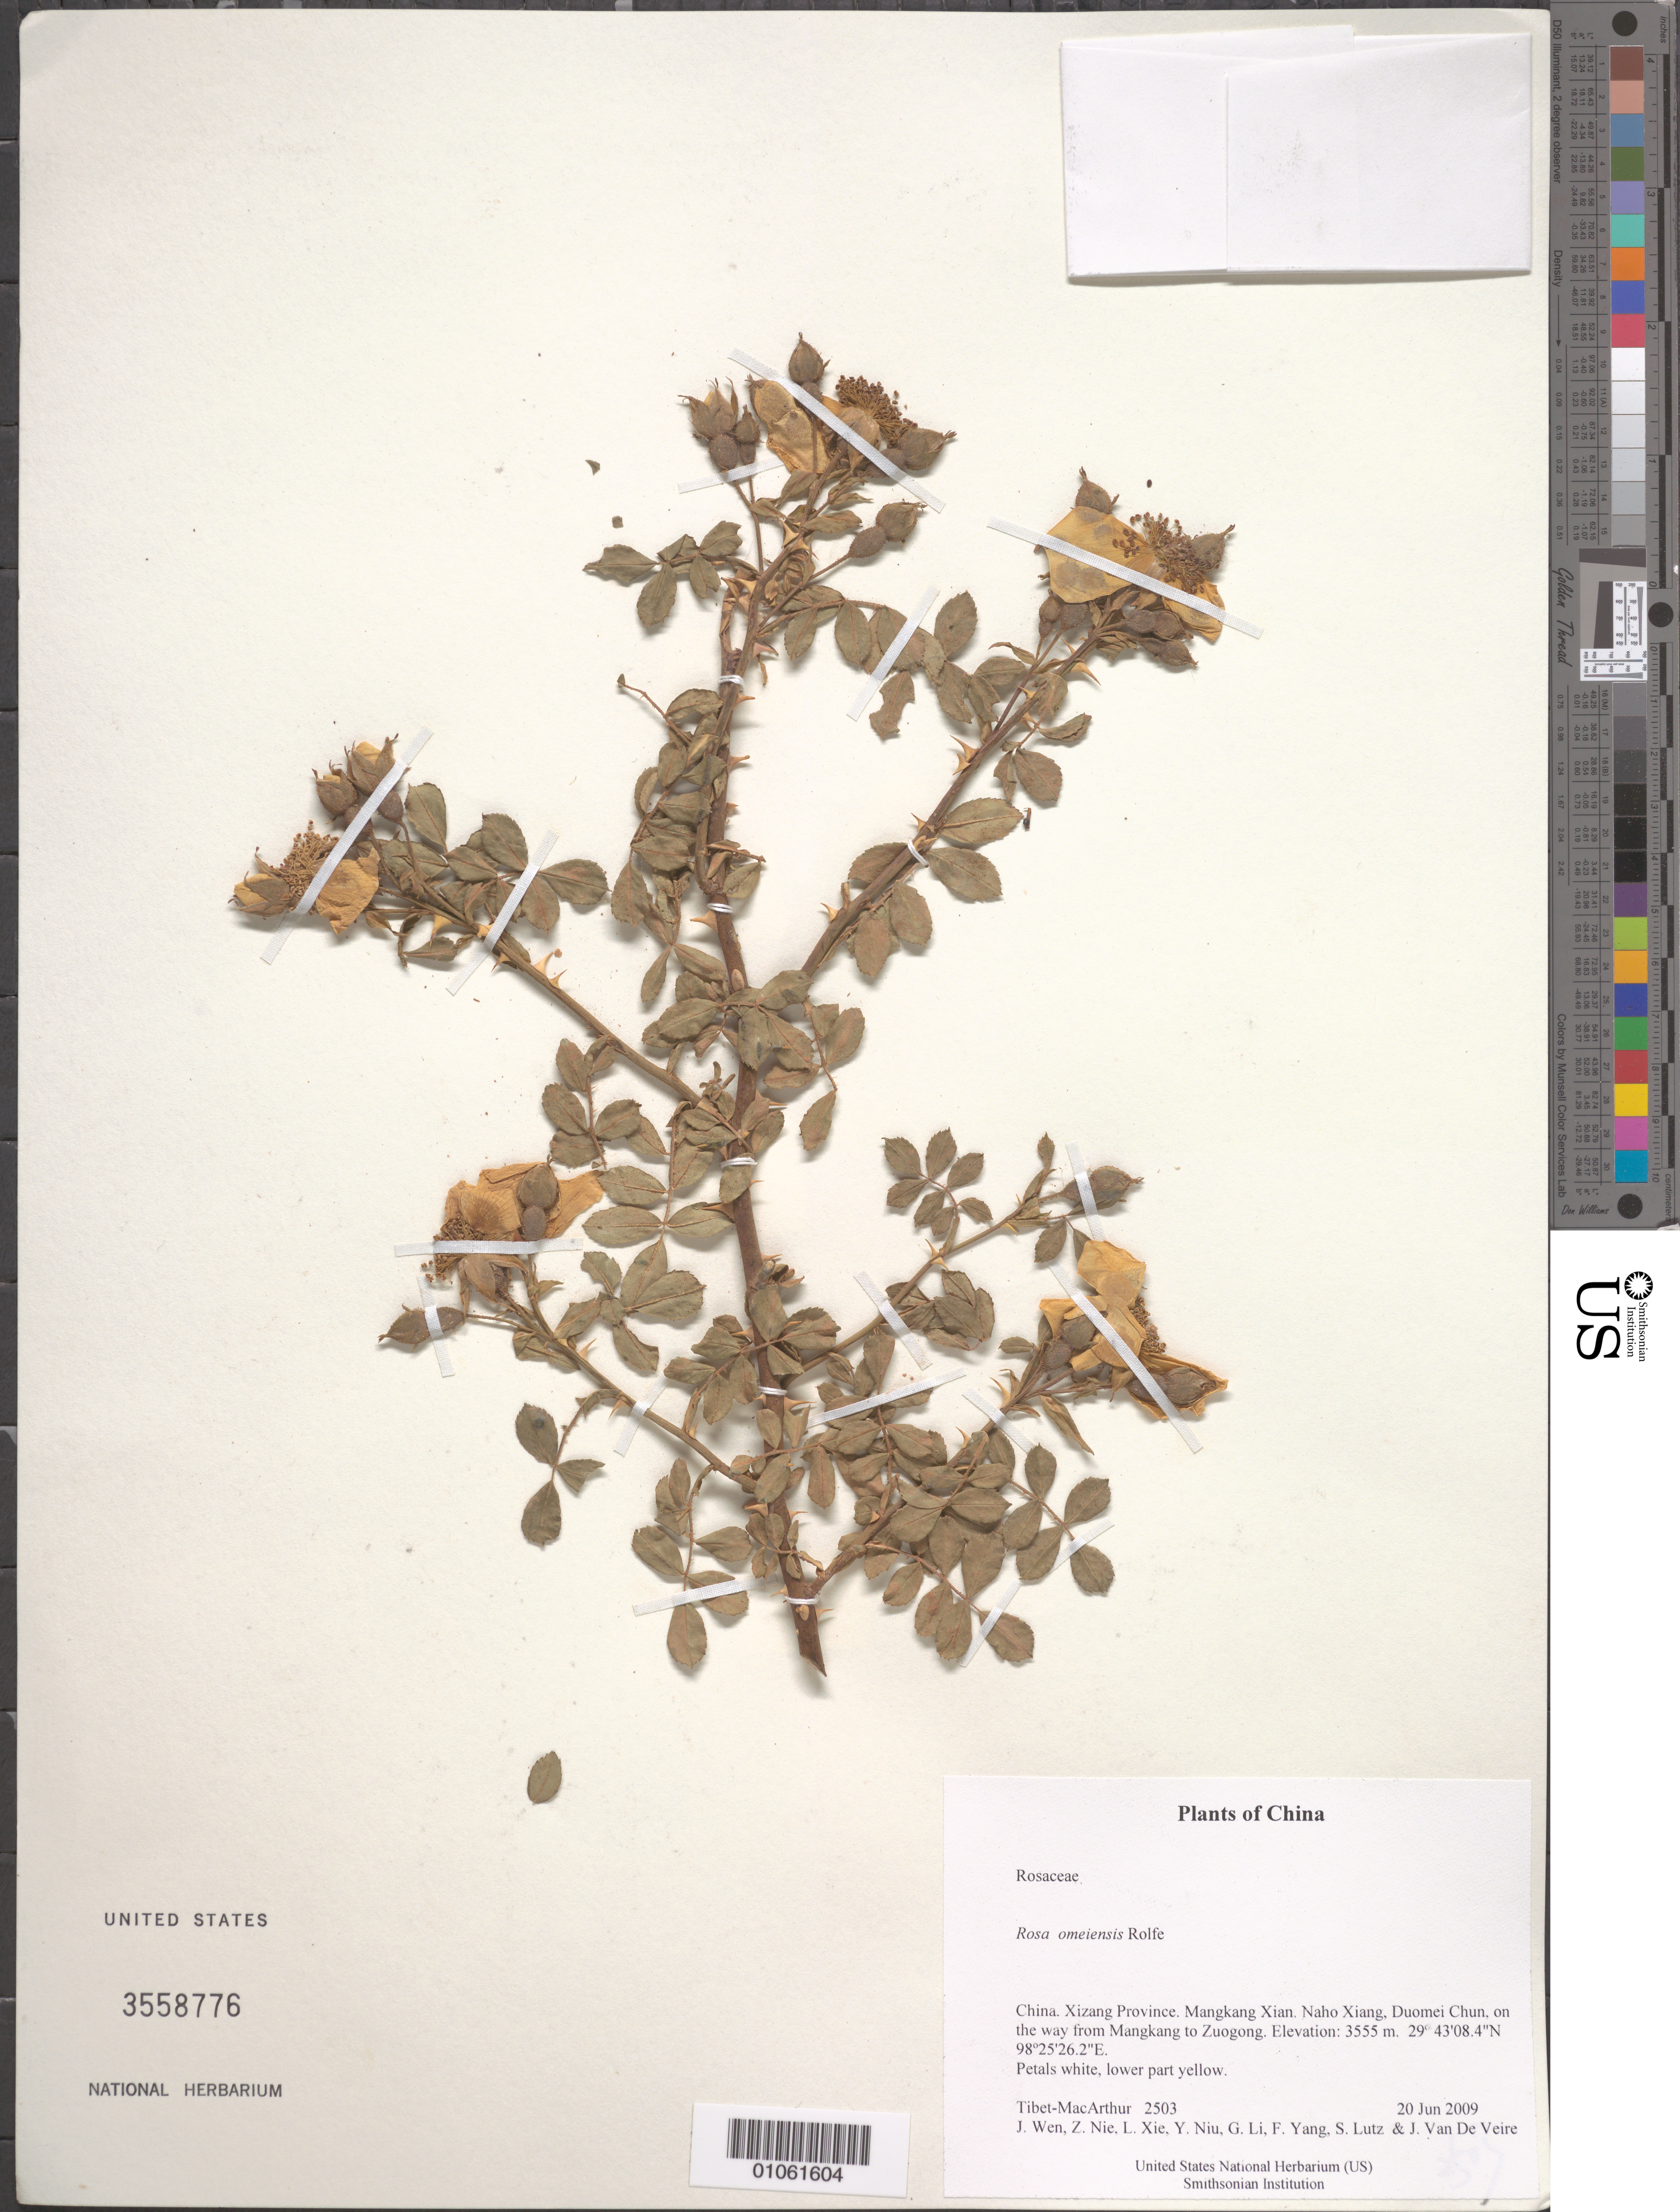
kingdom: Plantae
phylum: Tracheophyta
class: Magnoliopsida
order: Rosales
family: Rosaceae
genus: Rosa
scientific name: Rosa omeiensis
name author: Rolfe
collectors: Tibet-MacArthur, J. Wen, Z. Nie, L. Xie, Y. Niu, G. Li, F. Yang, S. Lutz & J. Van De Veire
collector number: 2503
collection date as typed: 20 Jun 2009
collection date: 2009-06-20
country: China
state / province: Xizang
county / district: Mangkang Xian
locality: Naho Xiang, Duomei Chun, on the way from Mangkang to Zuogong.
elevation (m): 3555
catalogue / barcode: US 3558776